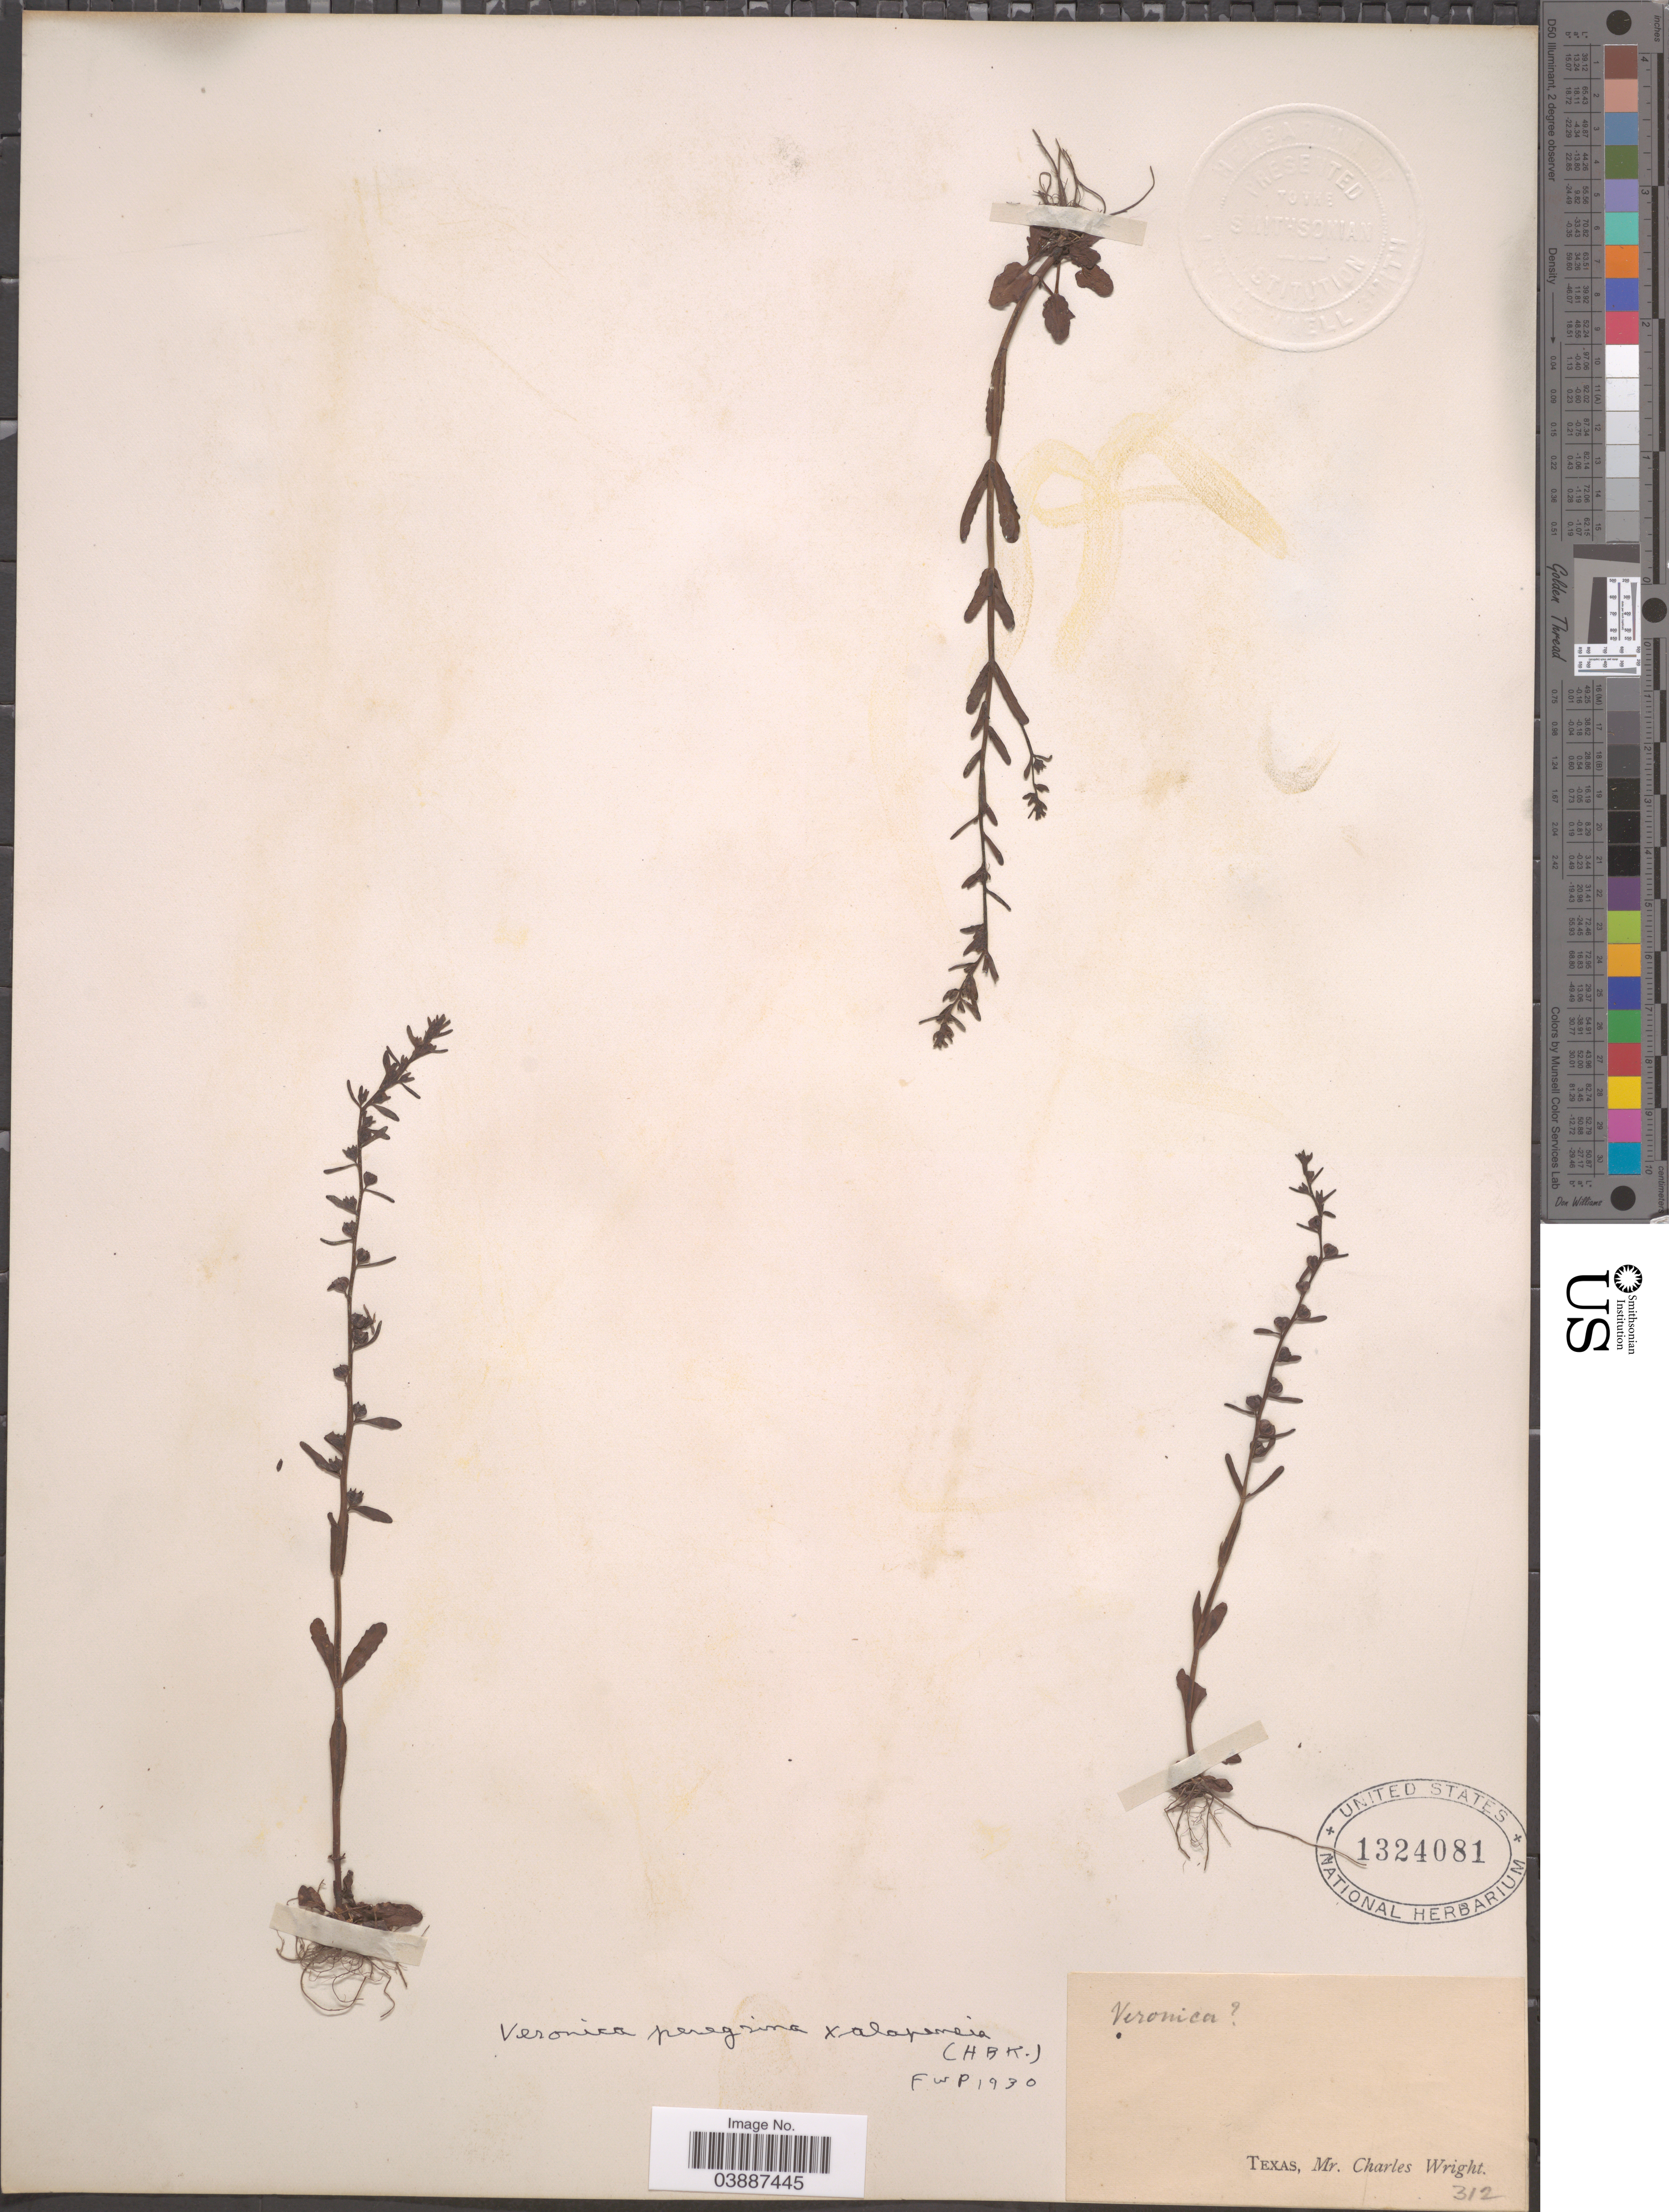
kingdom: Plantae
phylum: Tracheophyta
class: Magnoliopsida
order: Lamiales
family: Plantaginaceae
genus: Veronica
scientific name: Veronica peregrina var. xalapensis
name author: Kunth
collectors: C. Wright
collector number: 312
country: United States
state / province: Texas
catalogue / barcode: US 1324081